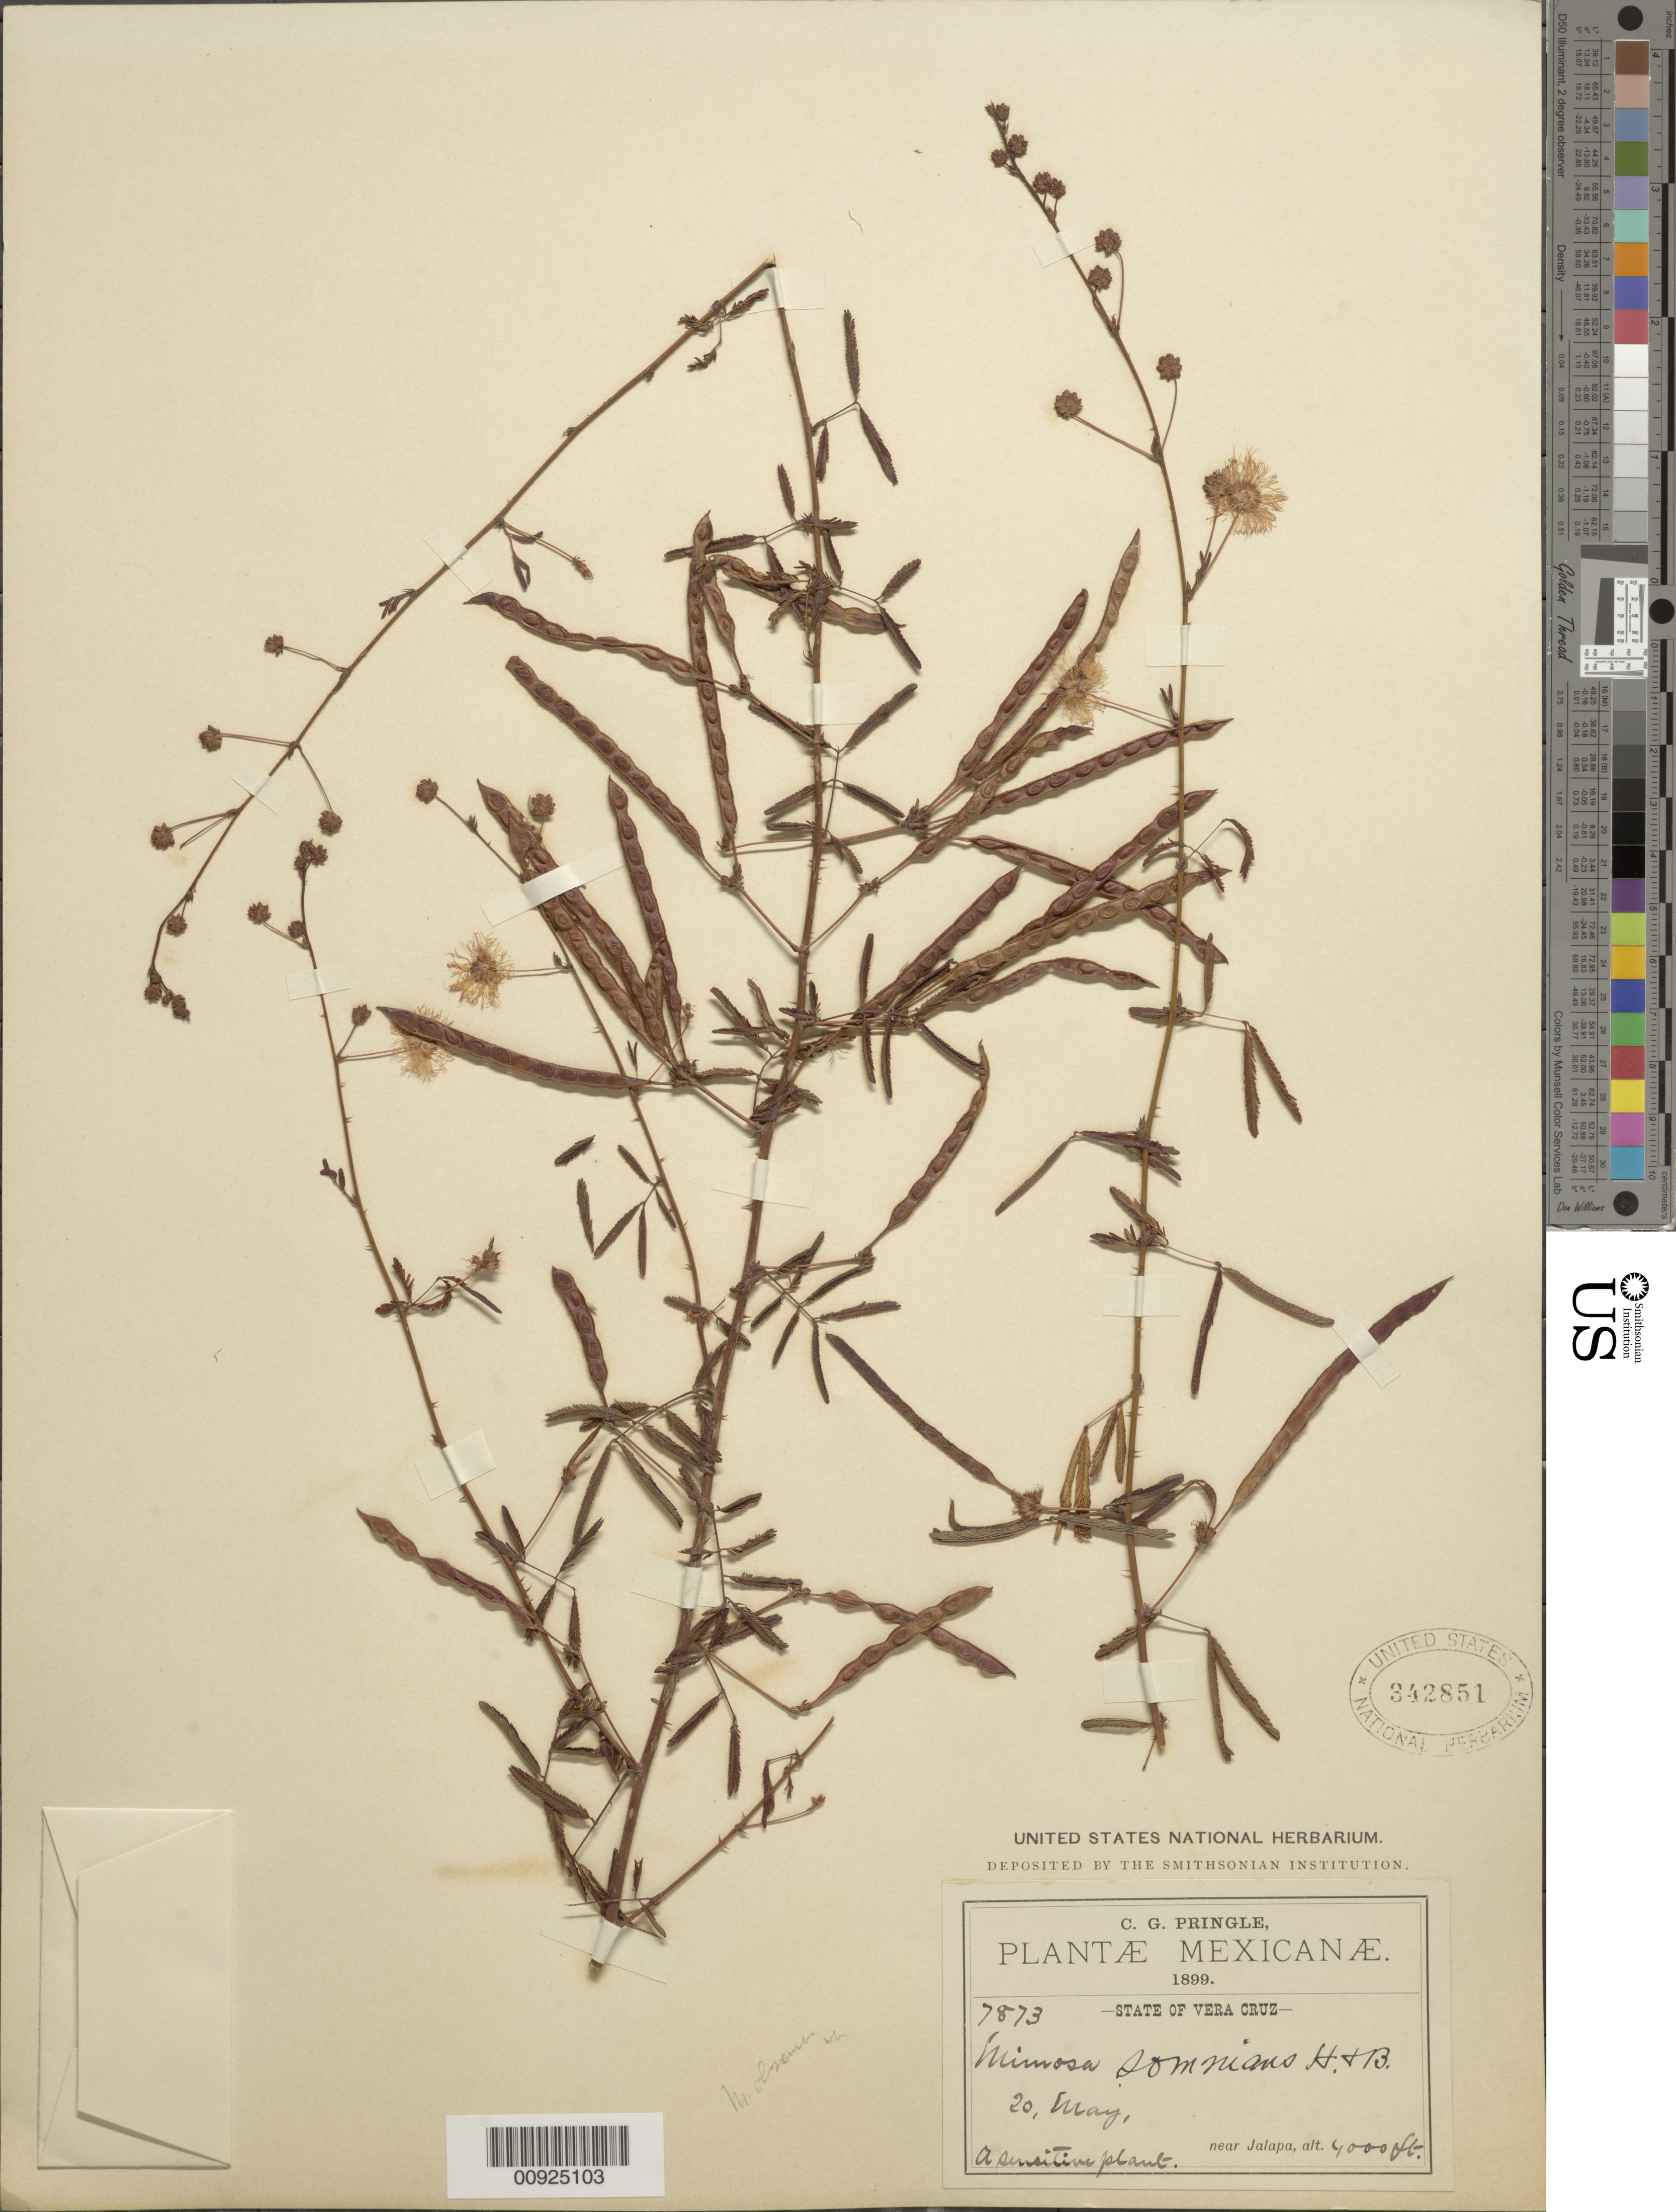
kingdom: Plantae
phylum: Tracheophyta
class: Magnoliopsida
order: Fabales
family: Fabaceae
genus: Mimosa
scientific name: Mimosa somnians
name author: Humb. & Bonpl. ex Willd.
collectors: C. G. Pringle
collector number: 7873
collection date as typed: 20 May 1899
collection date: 1899-05-20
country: Mexico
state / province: Veracruz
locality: Near Jalapa, State of Veracruz.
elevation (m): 1219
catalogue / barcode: US 342851